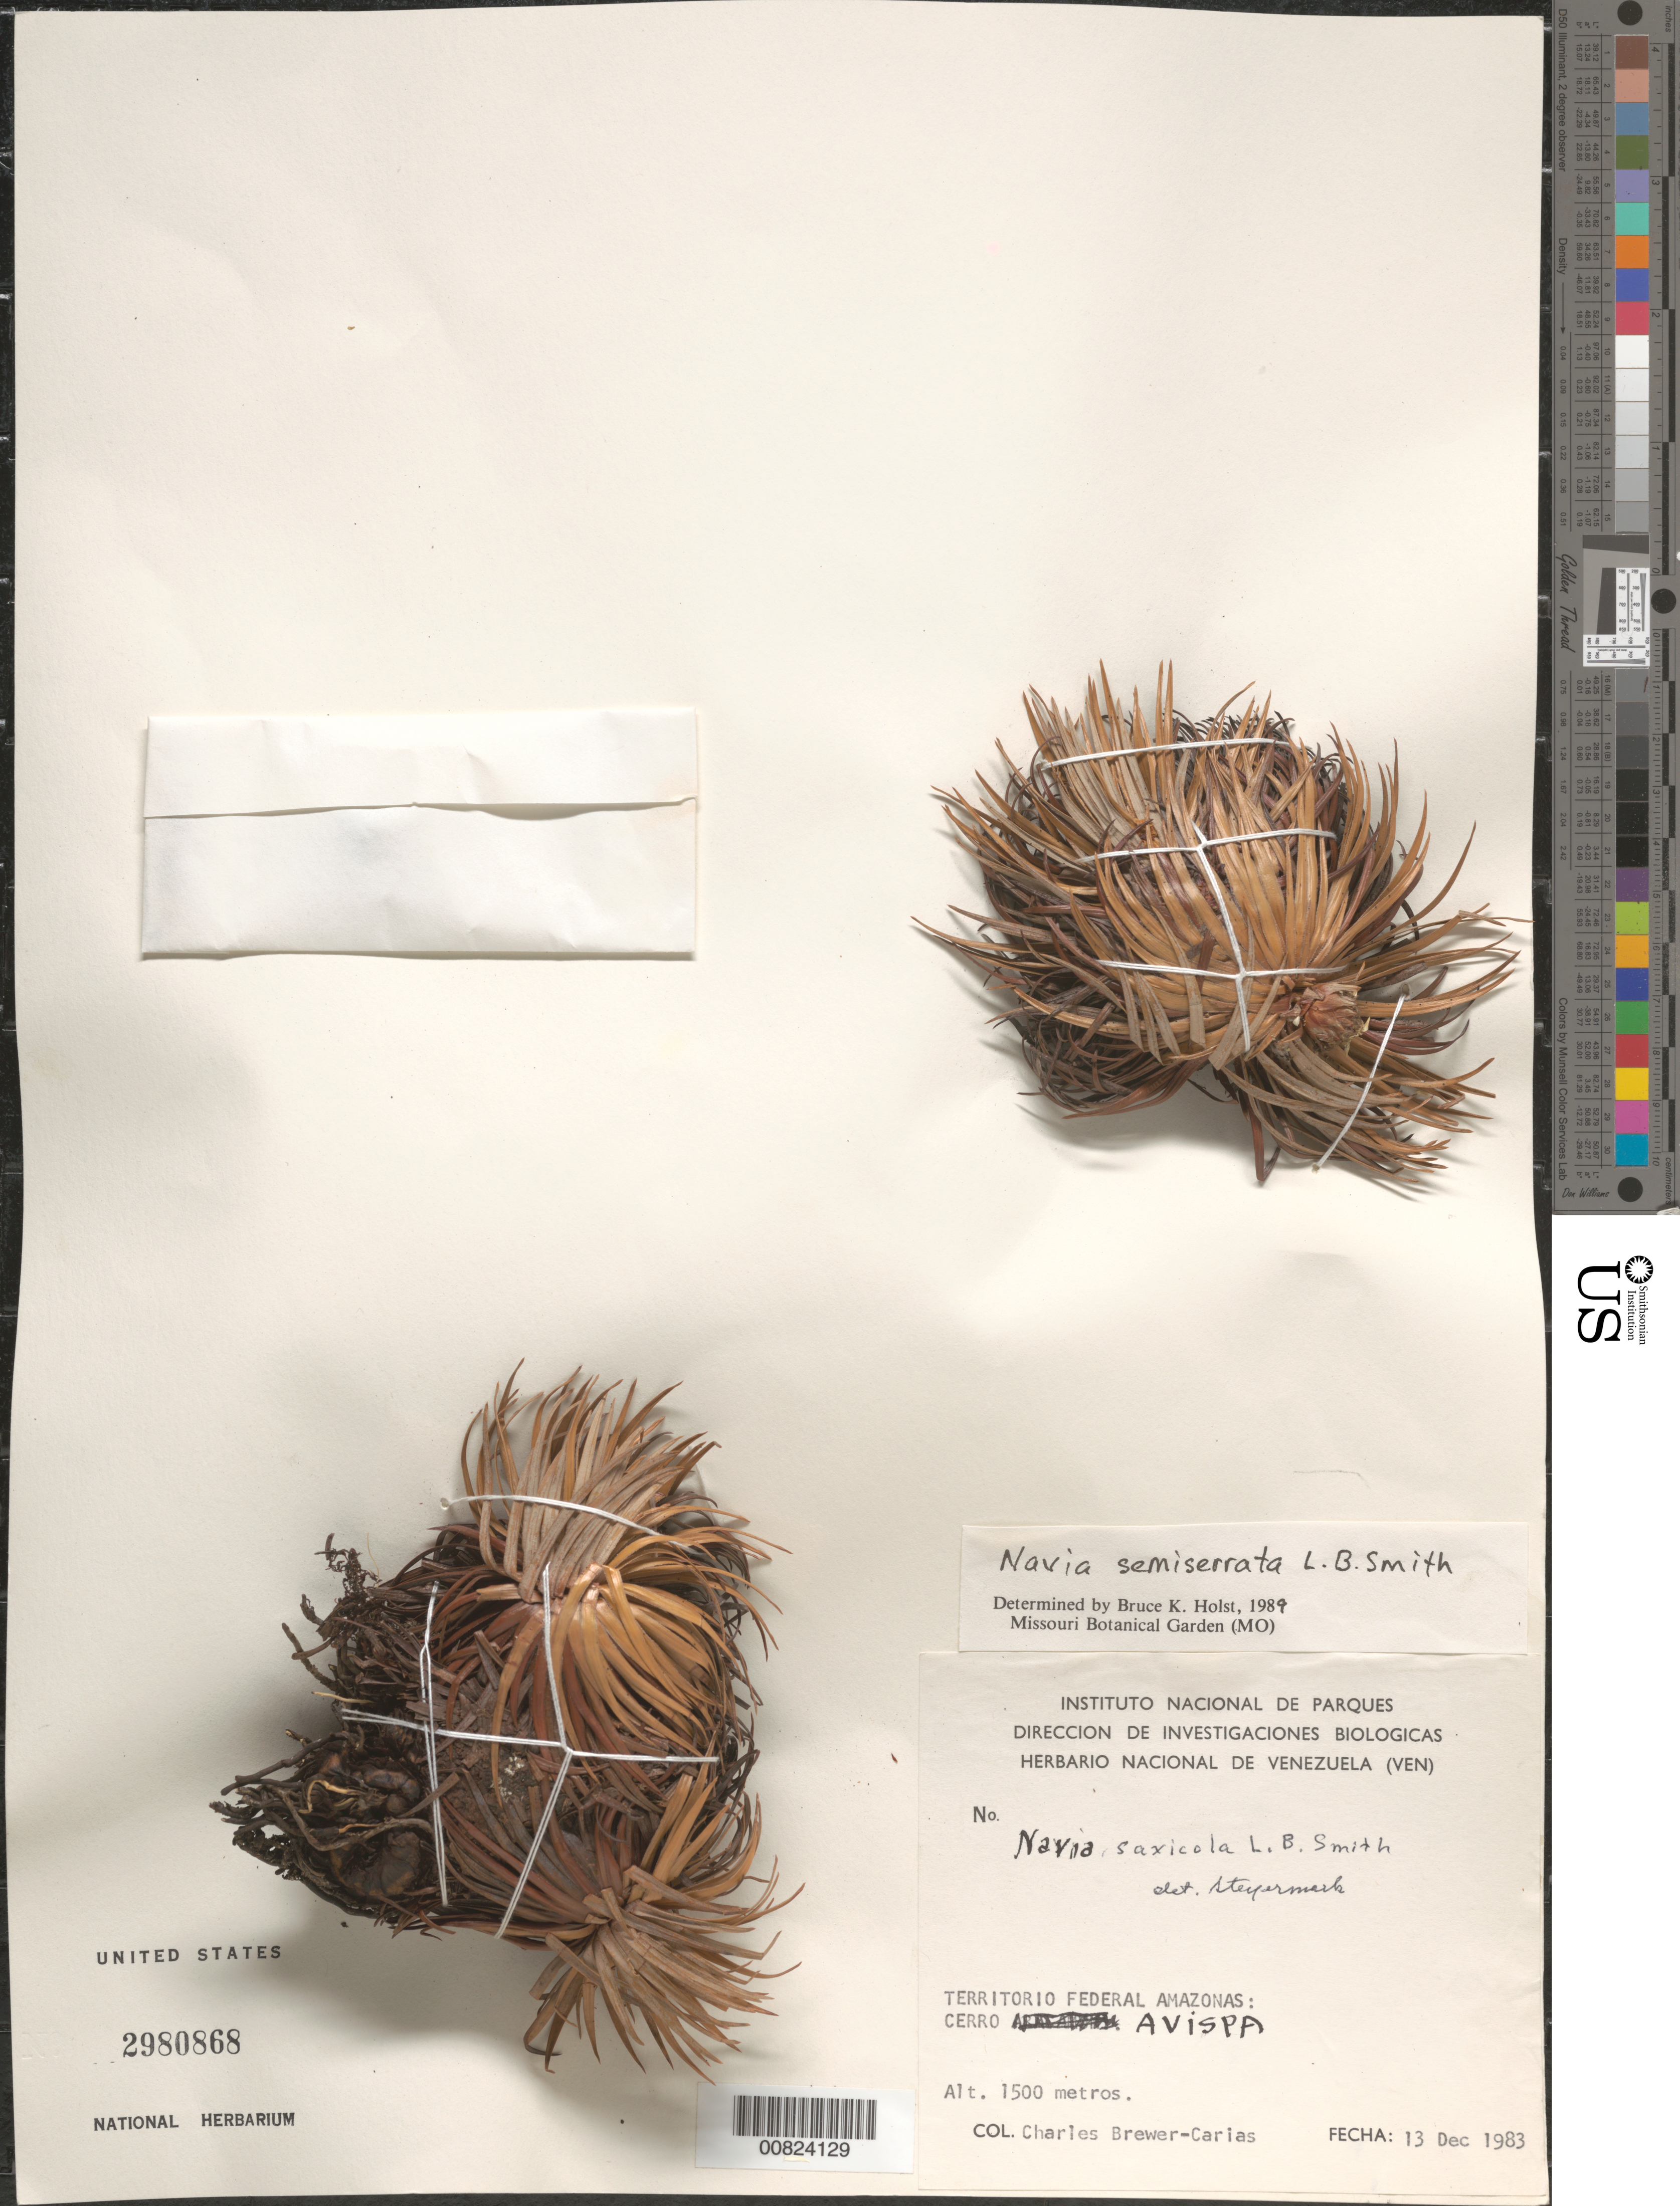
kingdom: Plantae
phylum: Tracheophyta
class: Liliopsida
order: Poales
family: Bromeliaceae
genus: Navia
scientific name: Navia semiserrata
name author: L.B. Sm.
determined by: Holst, Bruce K.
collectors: C. Brewer-Carias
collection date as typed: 13-Dec-83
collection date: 1983-12-13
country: Venezuela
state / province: Amazonas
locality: Cerro Avispa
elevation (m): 1500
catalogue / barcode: US 2980868